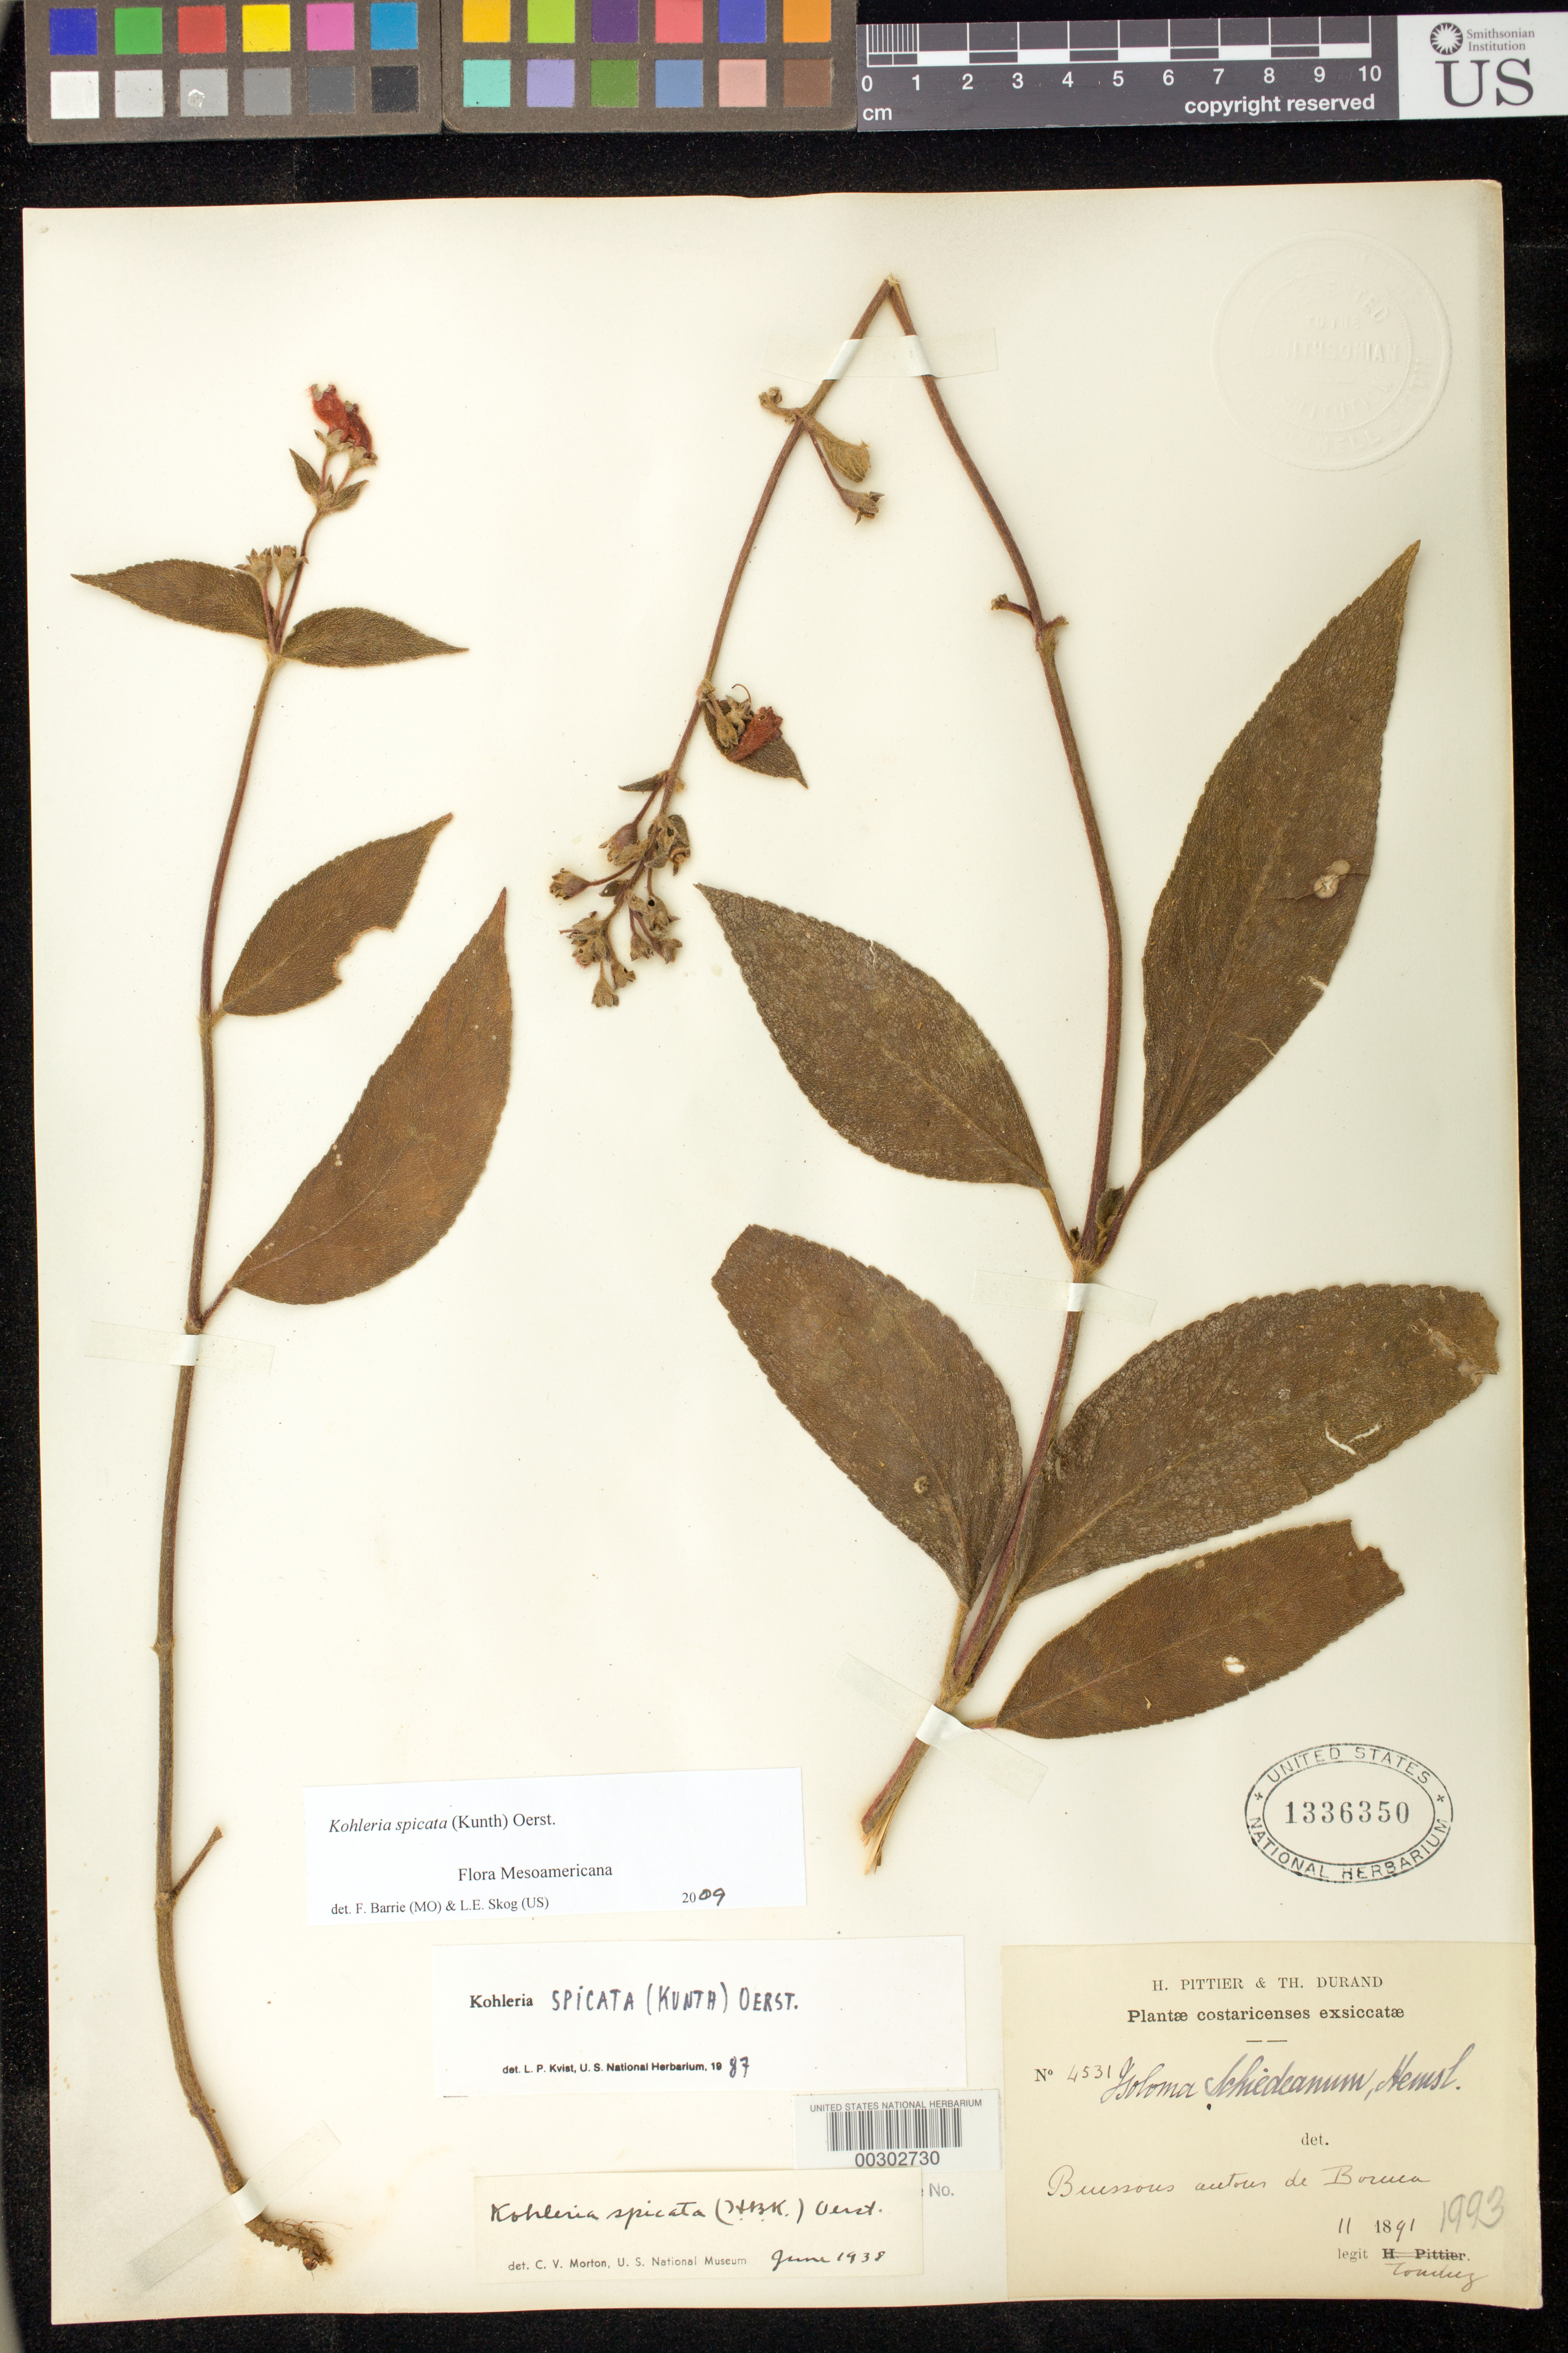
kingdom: Plantae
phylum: Tracheophyta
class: Magnoliopsida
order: Lamiales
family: Gesneriaceae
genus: Kohleria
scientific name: Kohleria spicata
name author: (Kunth) Oerst.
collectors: A. Tonduz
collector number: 4531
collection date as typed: Nov 1891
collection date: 1891-11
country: Costa Rica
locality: Boruca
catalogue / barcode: US 1336350